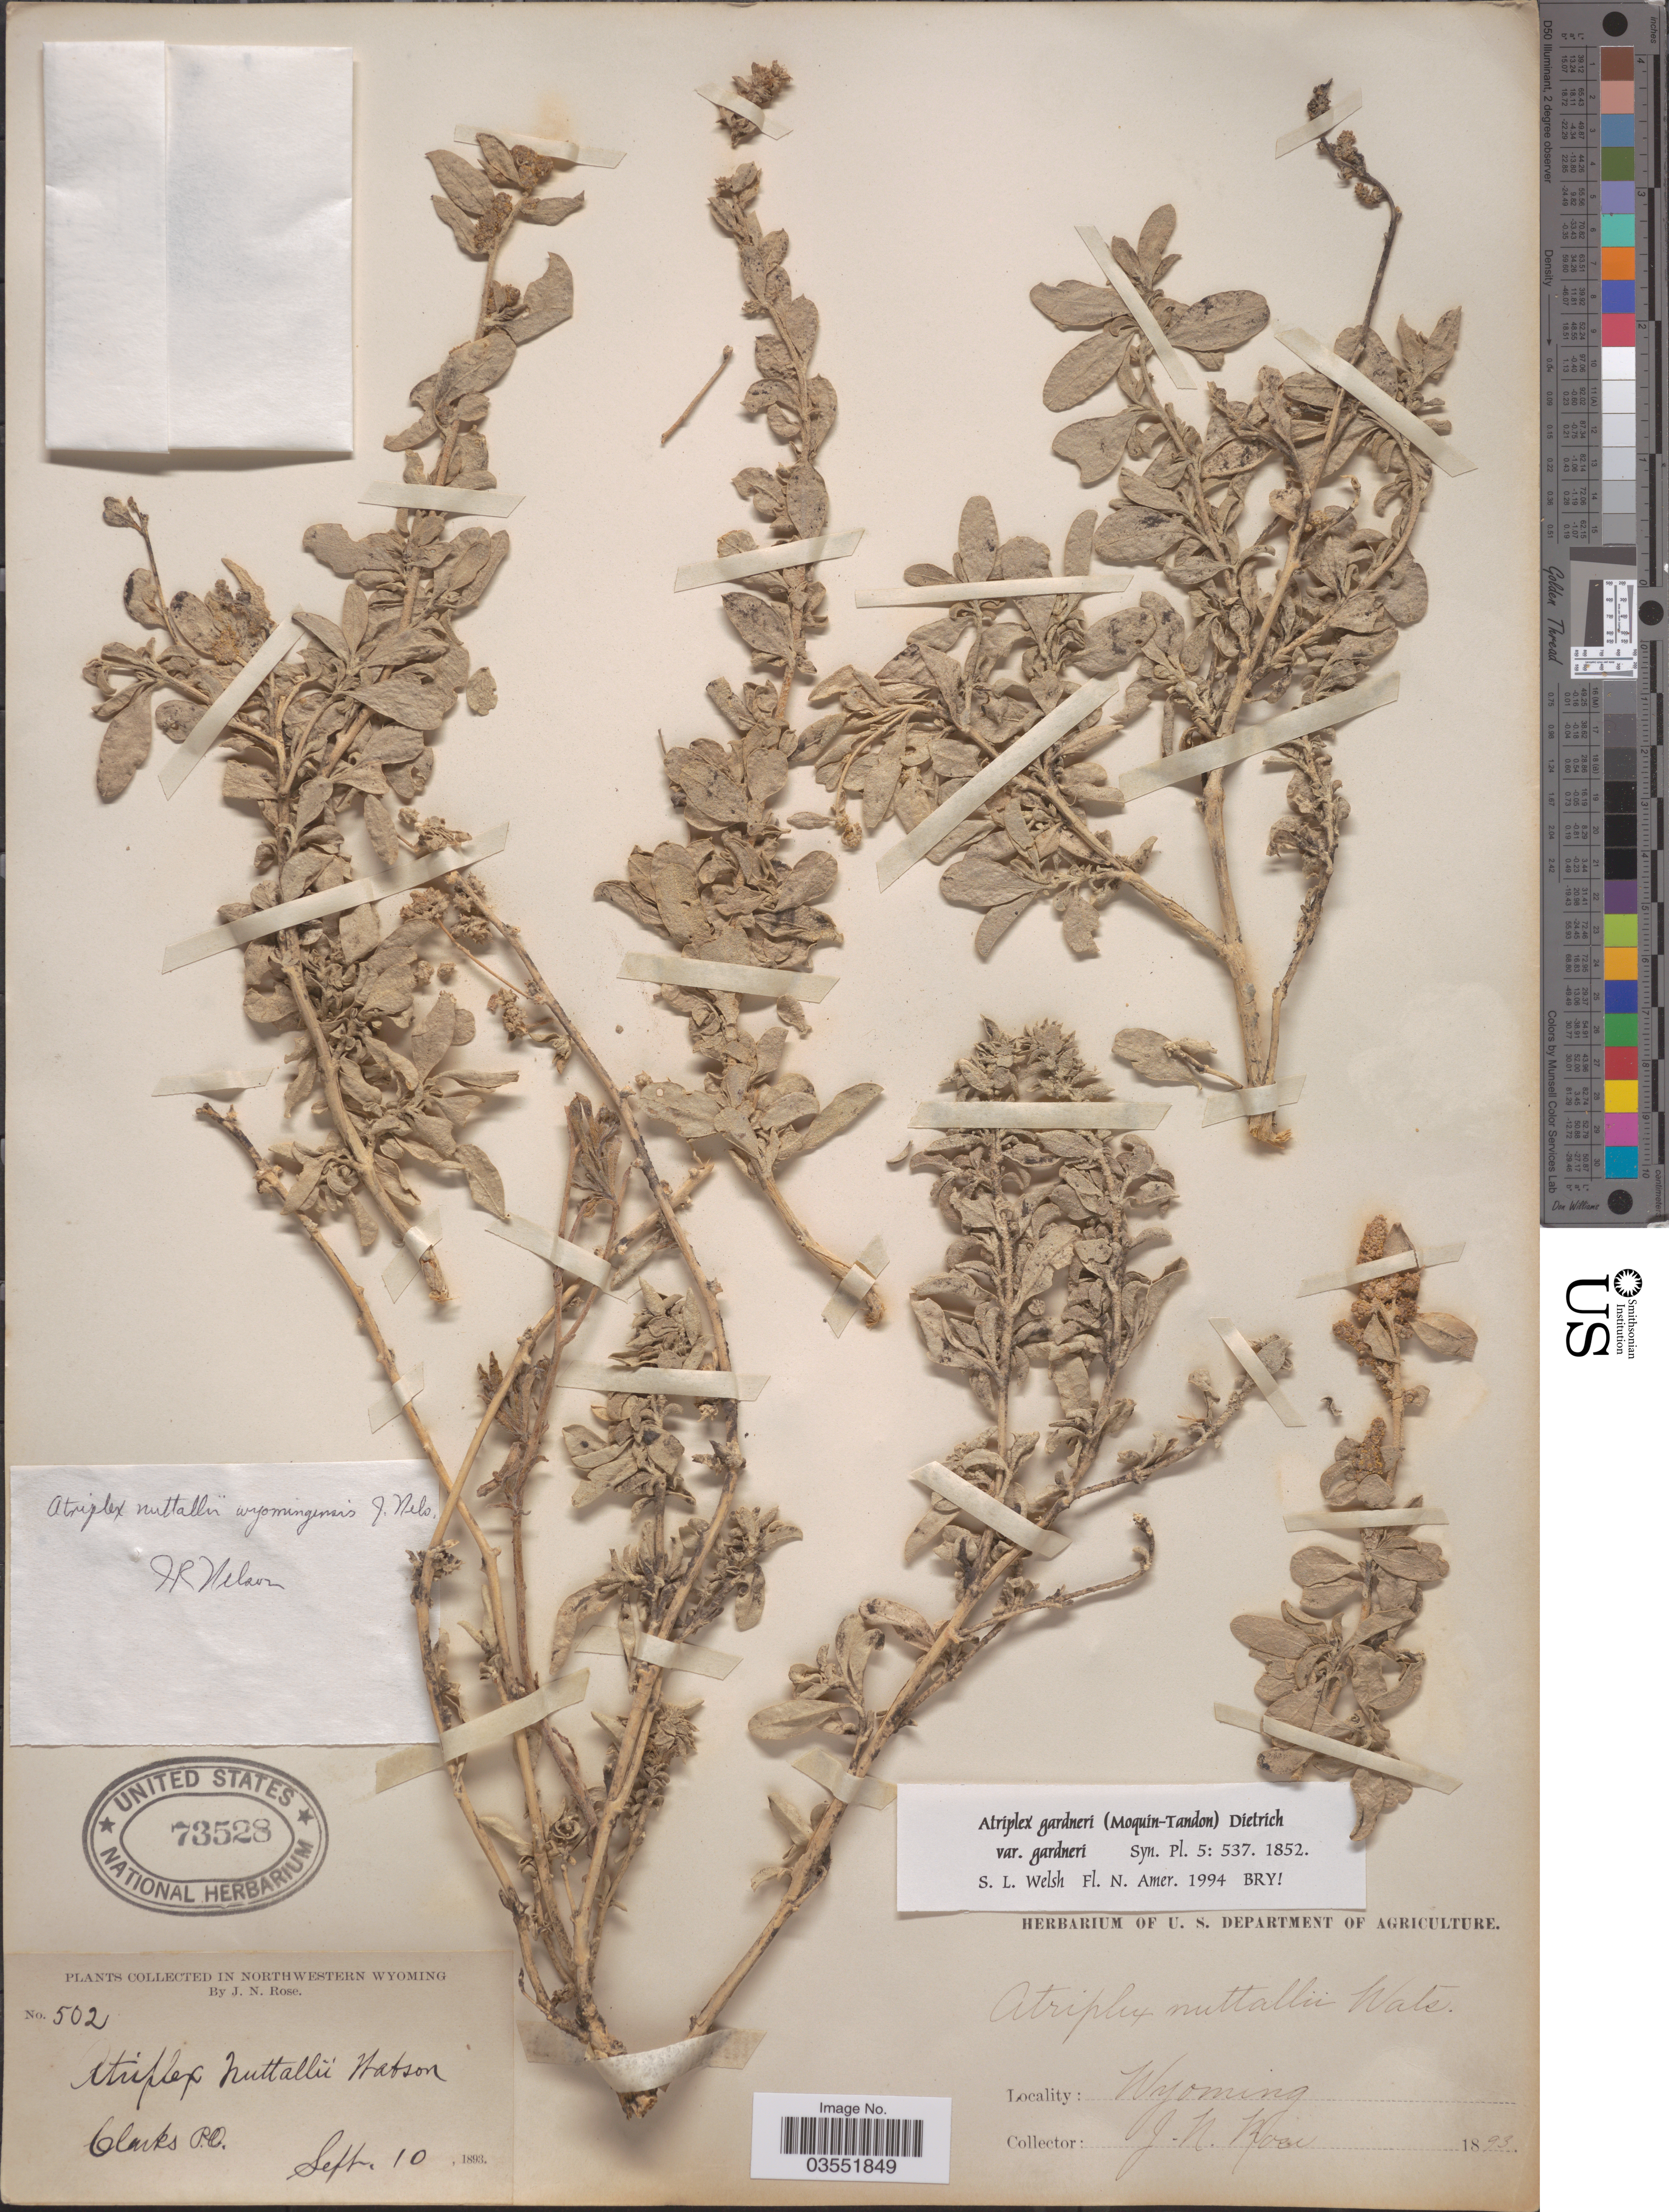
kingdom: Plantae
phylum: Tracheophyta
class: Magnoliopsida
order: Caryophyllales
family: Amaranthaceae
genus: Atriplex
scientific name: Atriplex gardneri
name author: (Moq.) D. Dietr.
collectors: J. N. Rose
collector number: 502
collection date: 1893-09-10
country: United States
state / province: Wyoming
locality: Northwestern Wyoming. Clarks P.O.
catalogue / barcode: US 73528